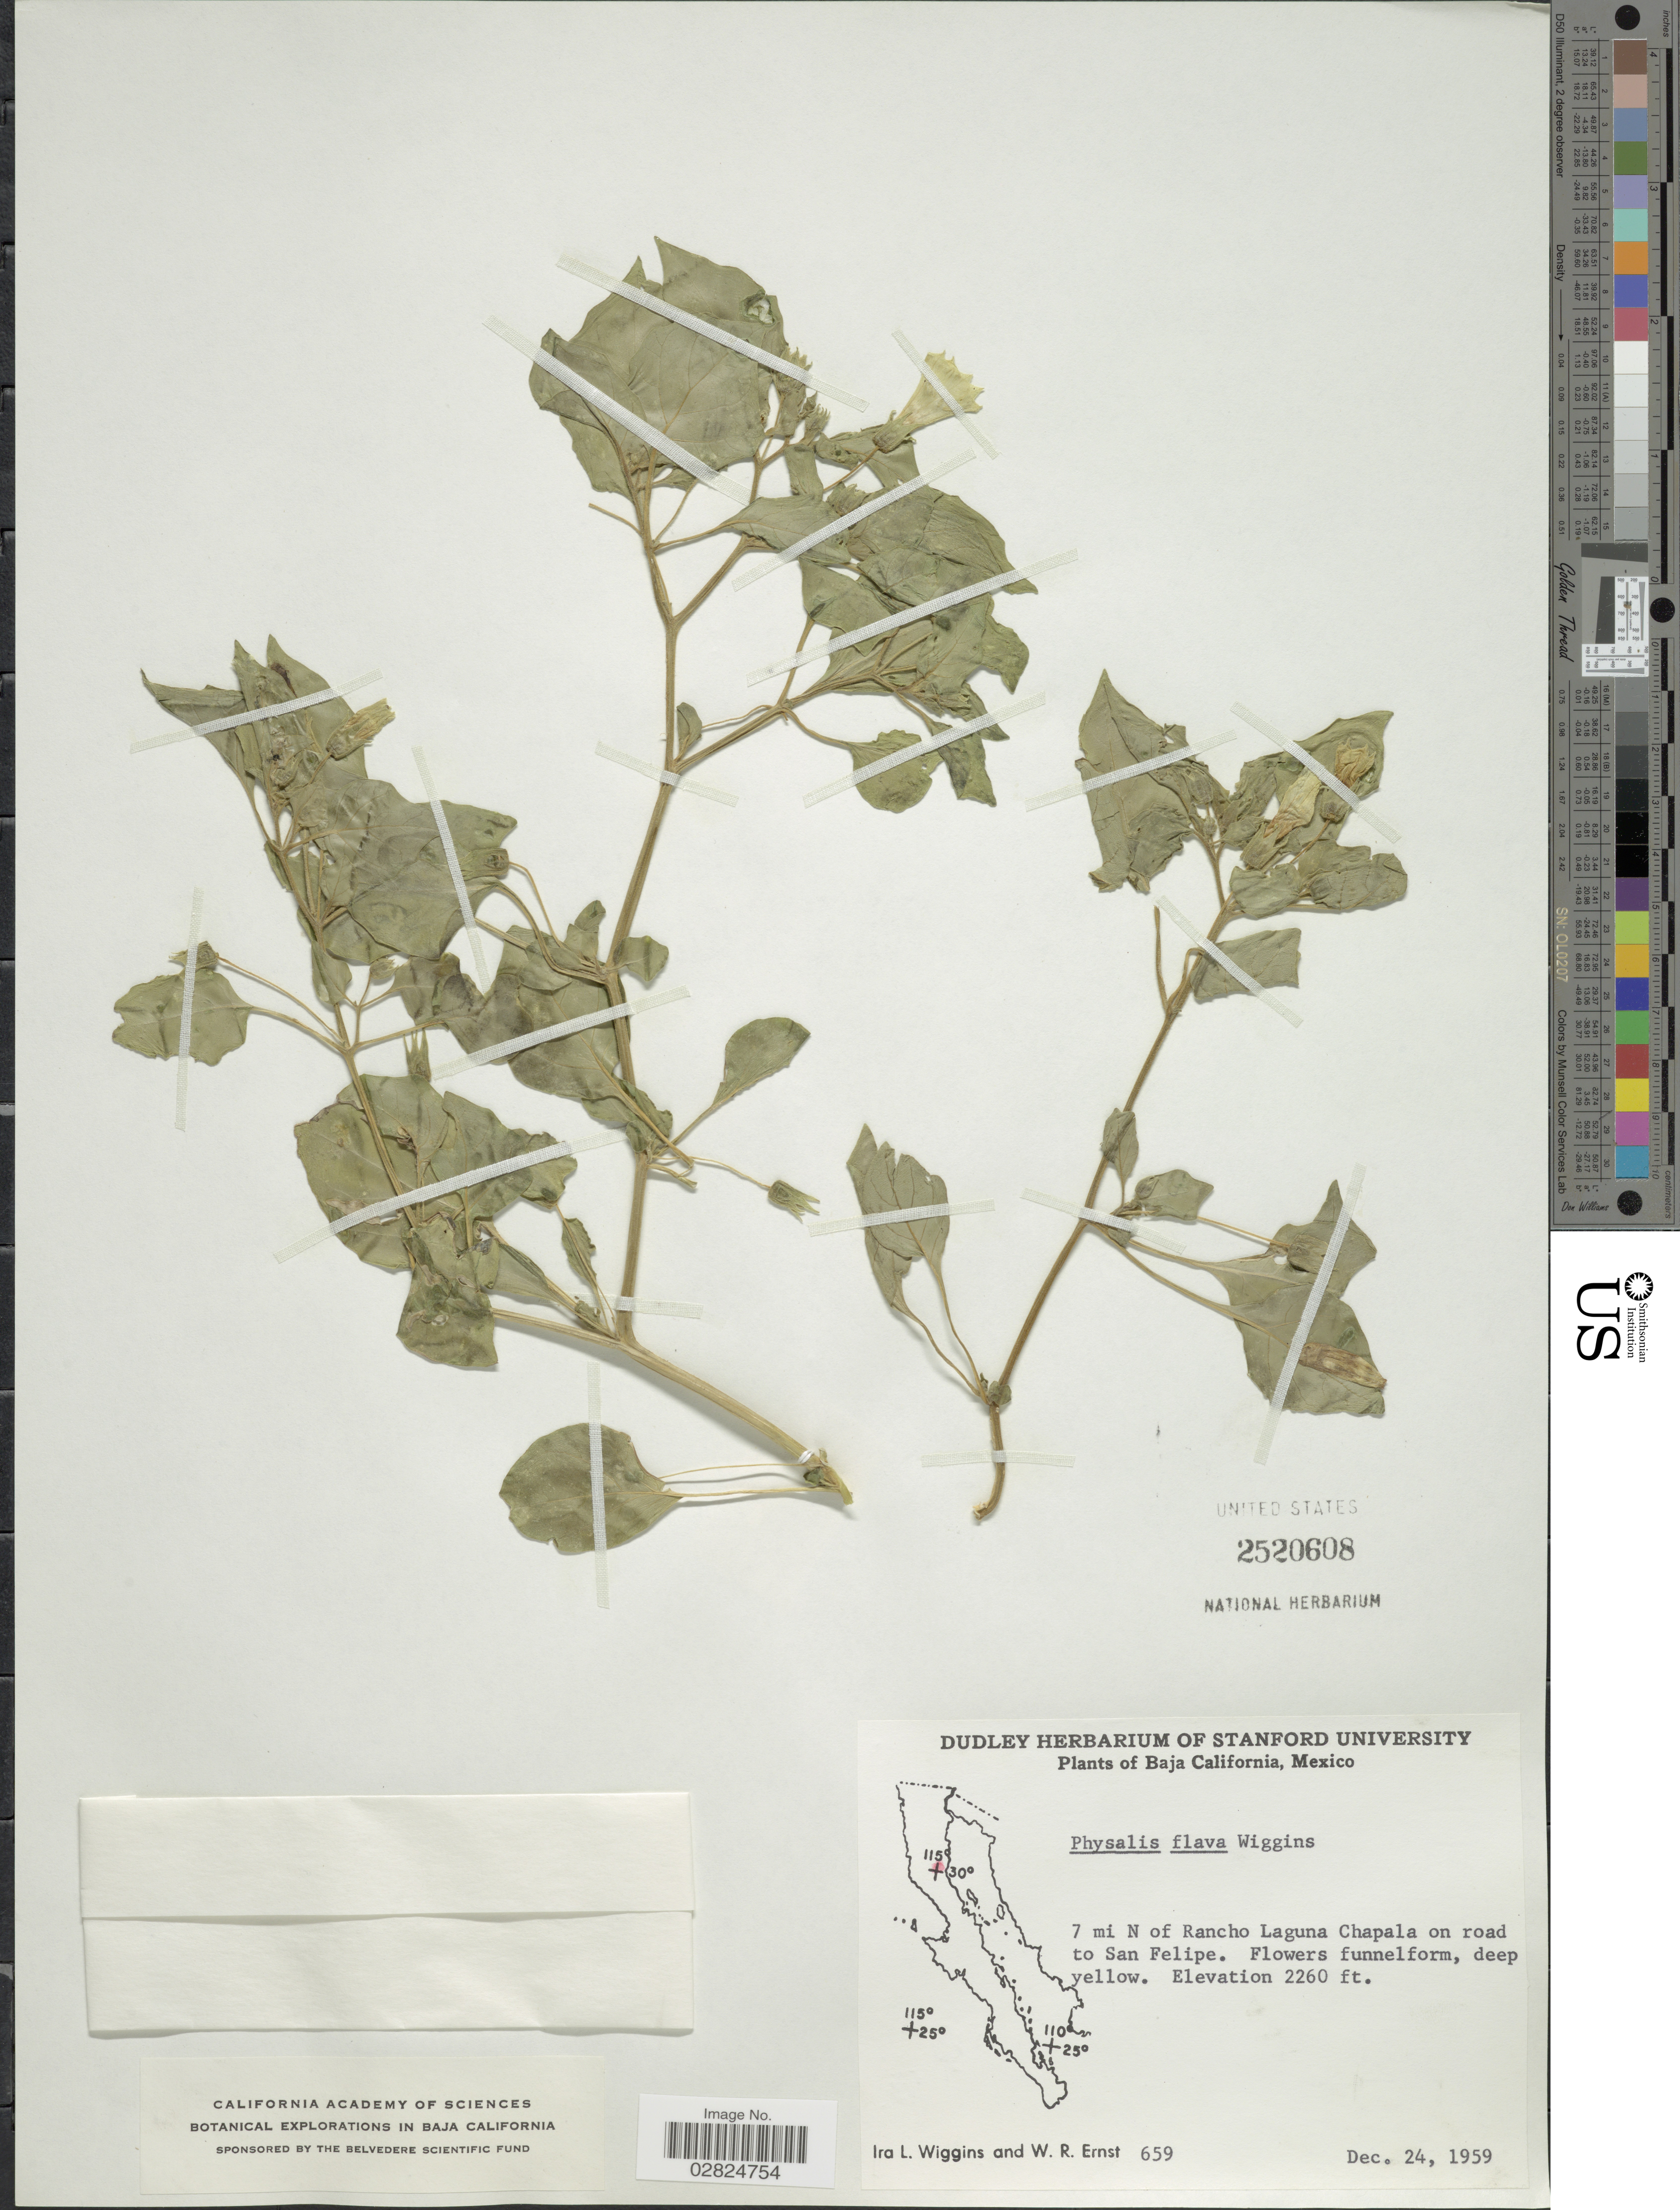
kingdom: Plantae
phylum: Tracheophyta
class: Magnoliopsida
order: Solanales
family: Solanaceae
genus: Physalis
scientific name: Physalis flava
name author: Wiggins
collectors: I. L. Wiggins & W. R. Ernst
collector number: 659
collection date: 1959-12-24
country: Mexico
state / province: Baja California Norte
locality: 7 mi N of Rancho Laguna Chapala on road to San Felipe.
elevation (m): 689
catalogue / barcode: US 2520608